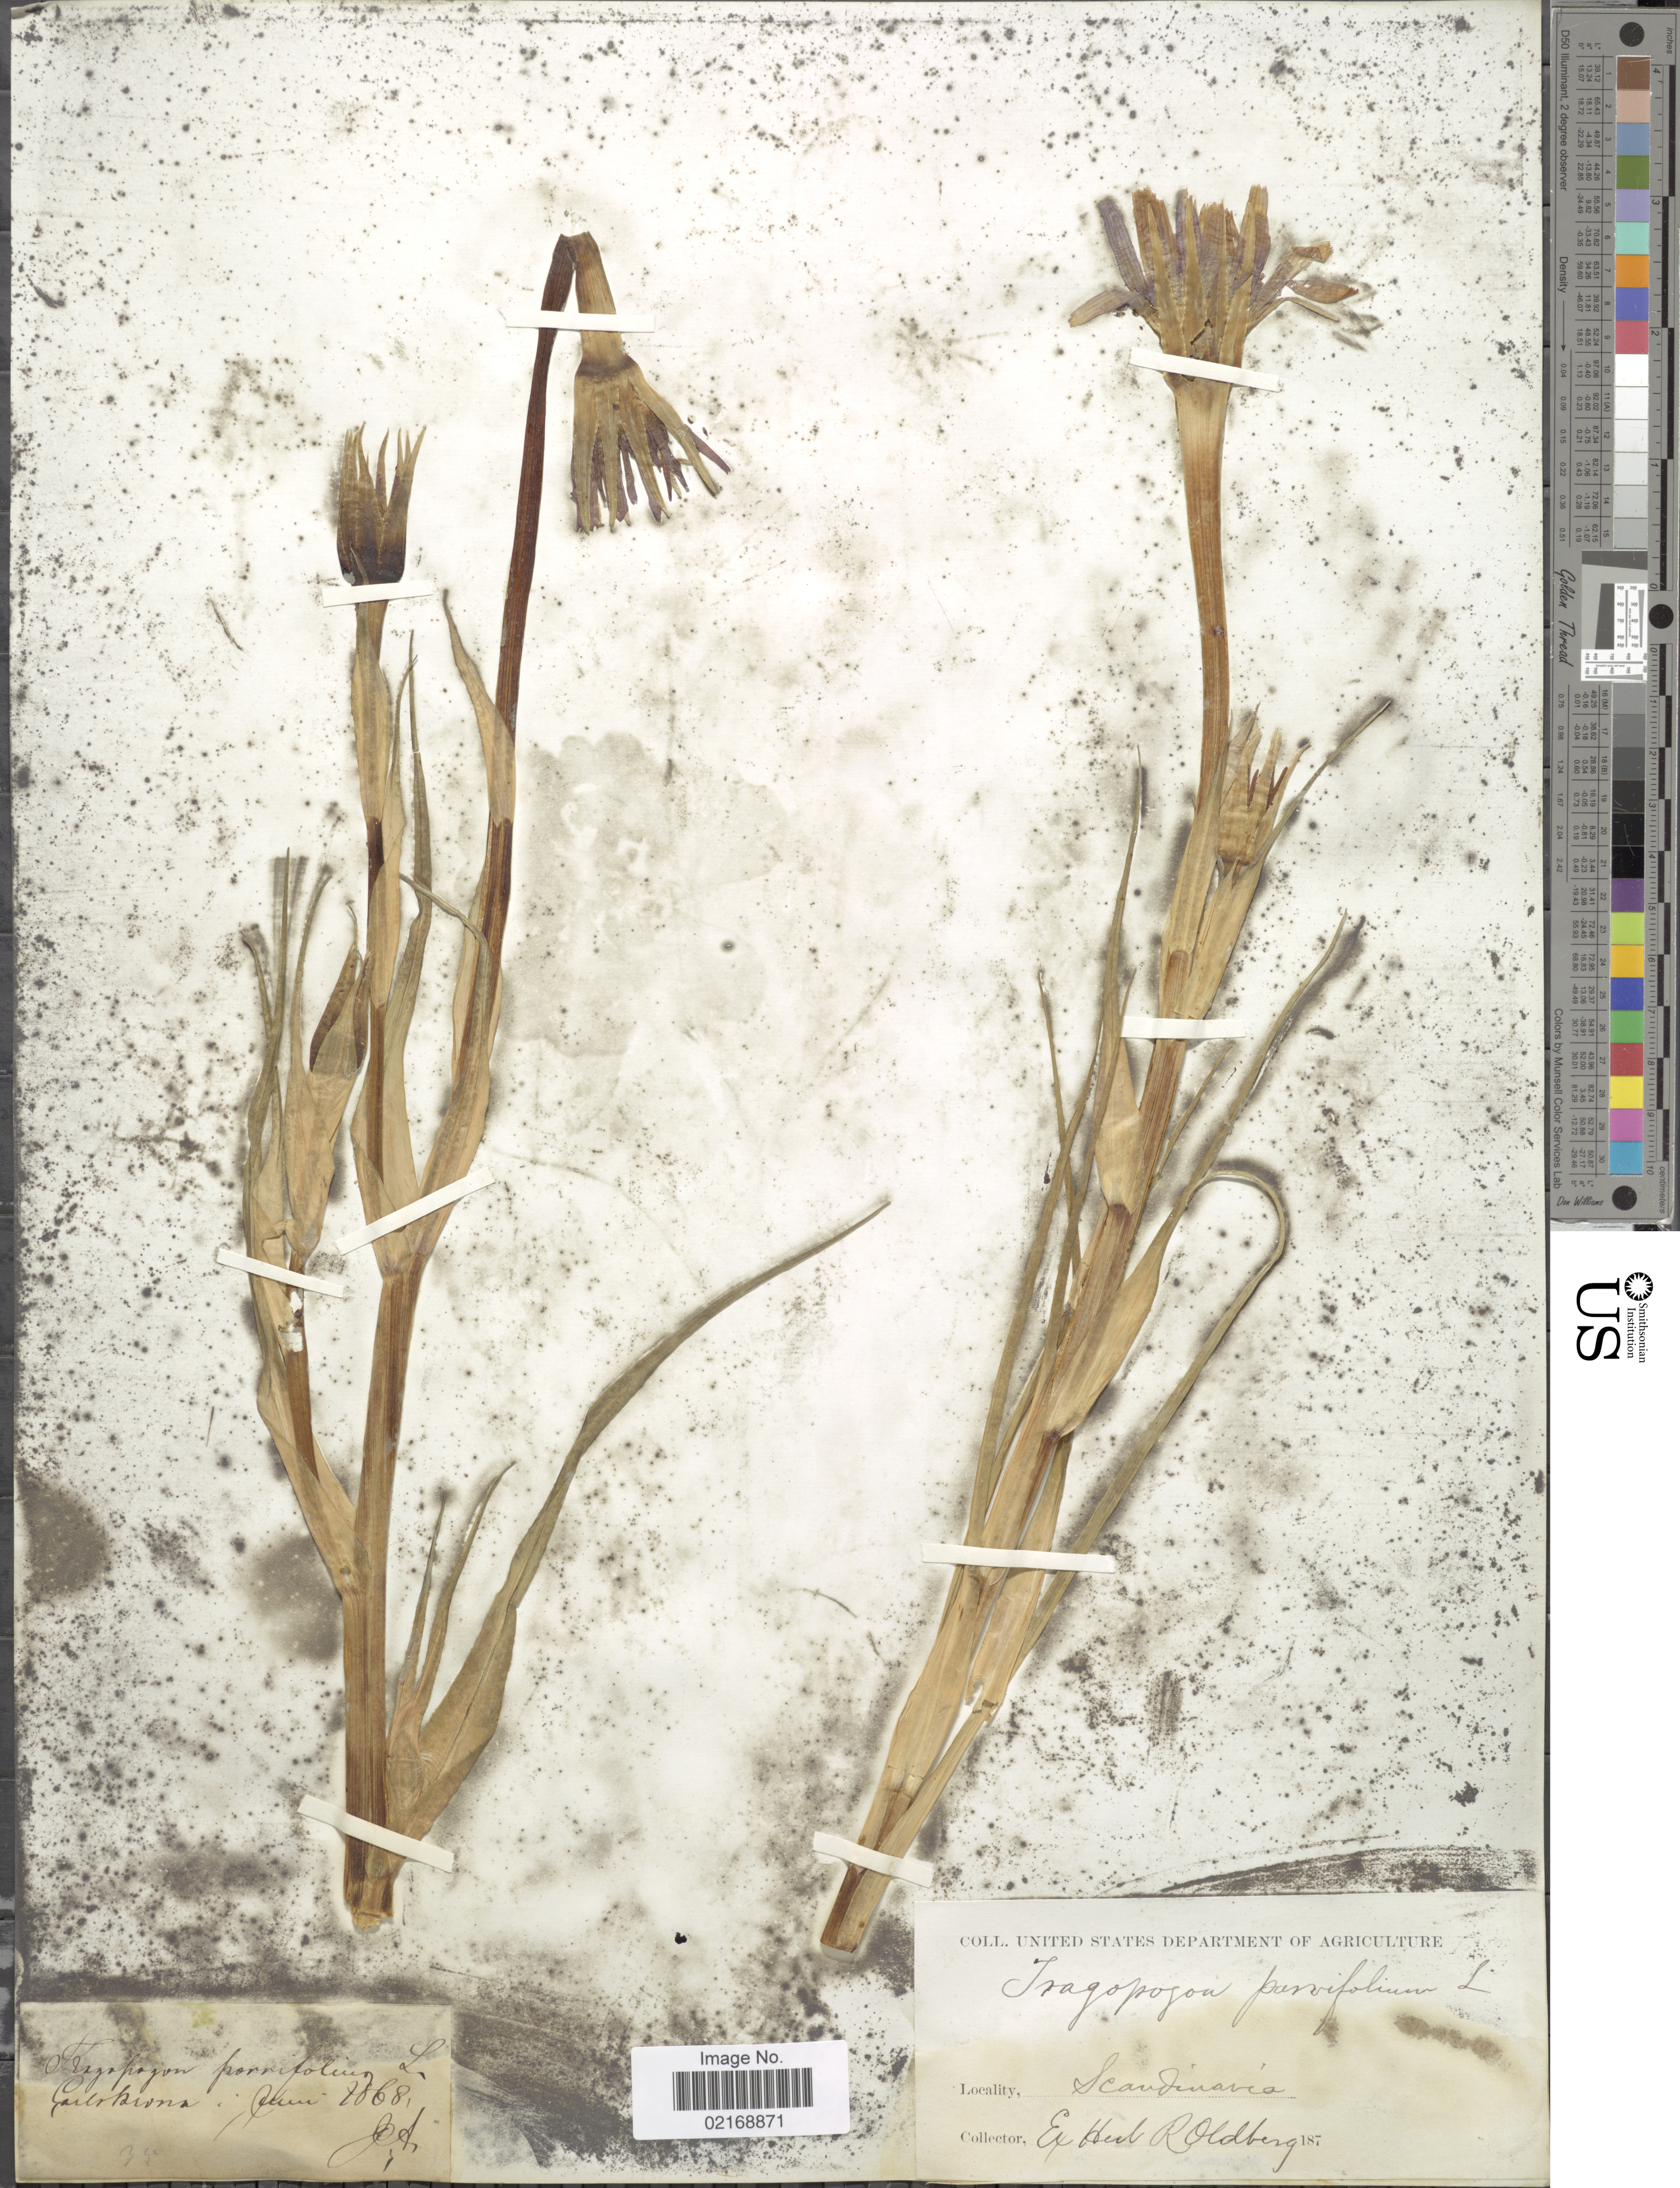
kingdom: Plantae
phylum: Tracheophyta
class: Magnoliopsida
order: Asterales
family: Asteraceae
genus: Tragopogon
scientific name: Tragopogon porrifolius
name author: L.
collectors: J. A.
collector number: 35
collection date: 1868-06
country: Sweden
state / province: Blekinge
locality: Scandinavia